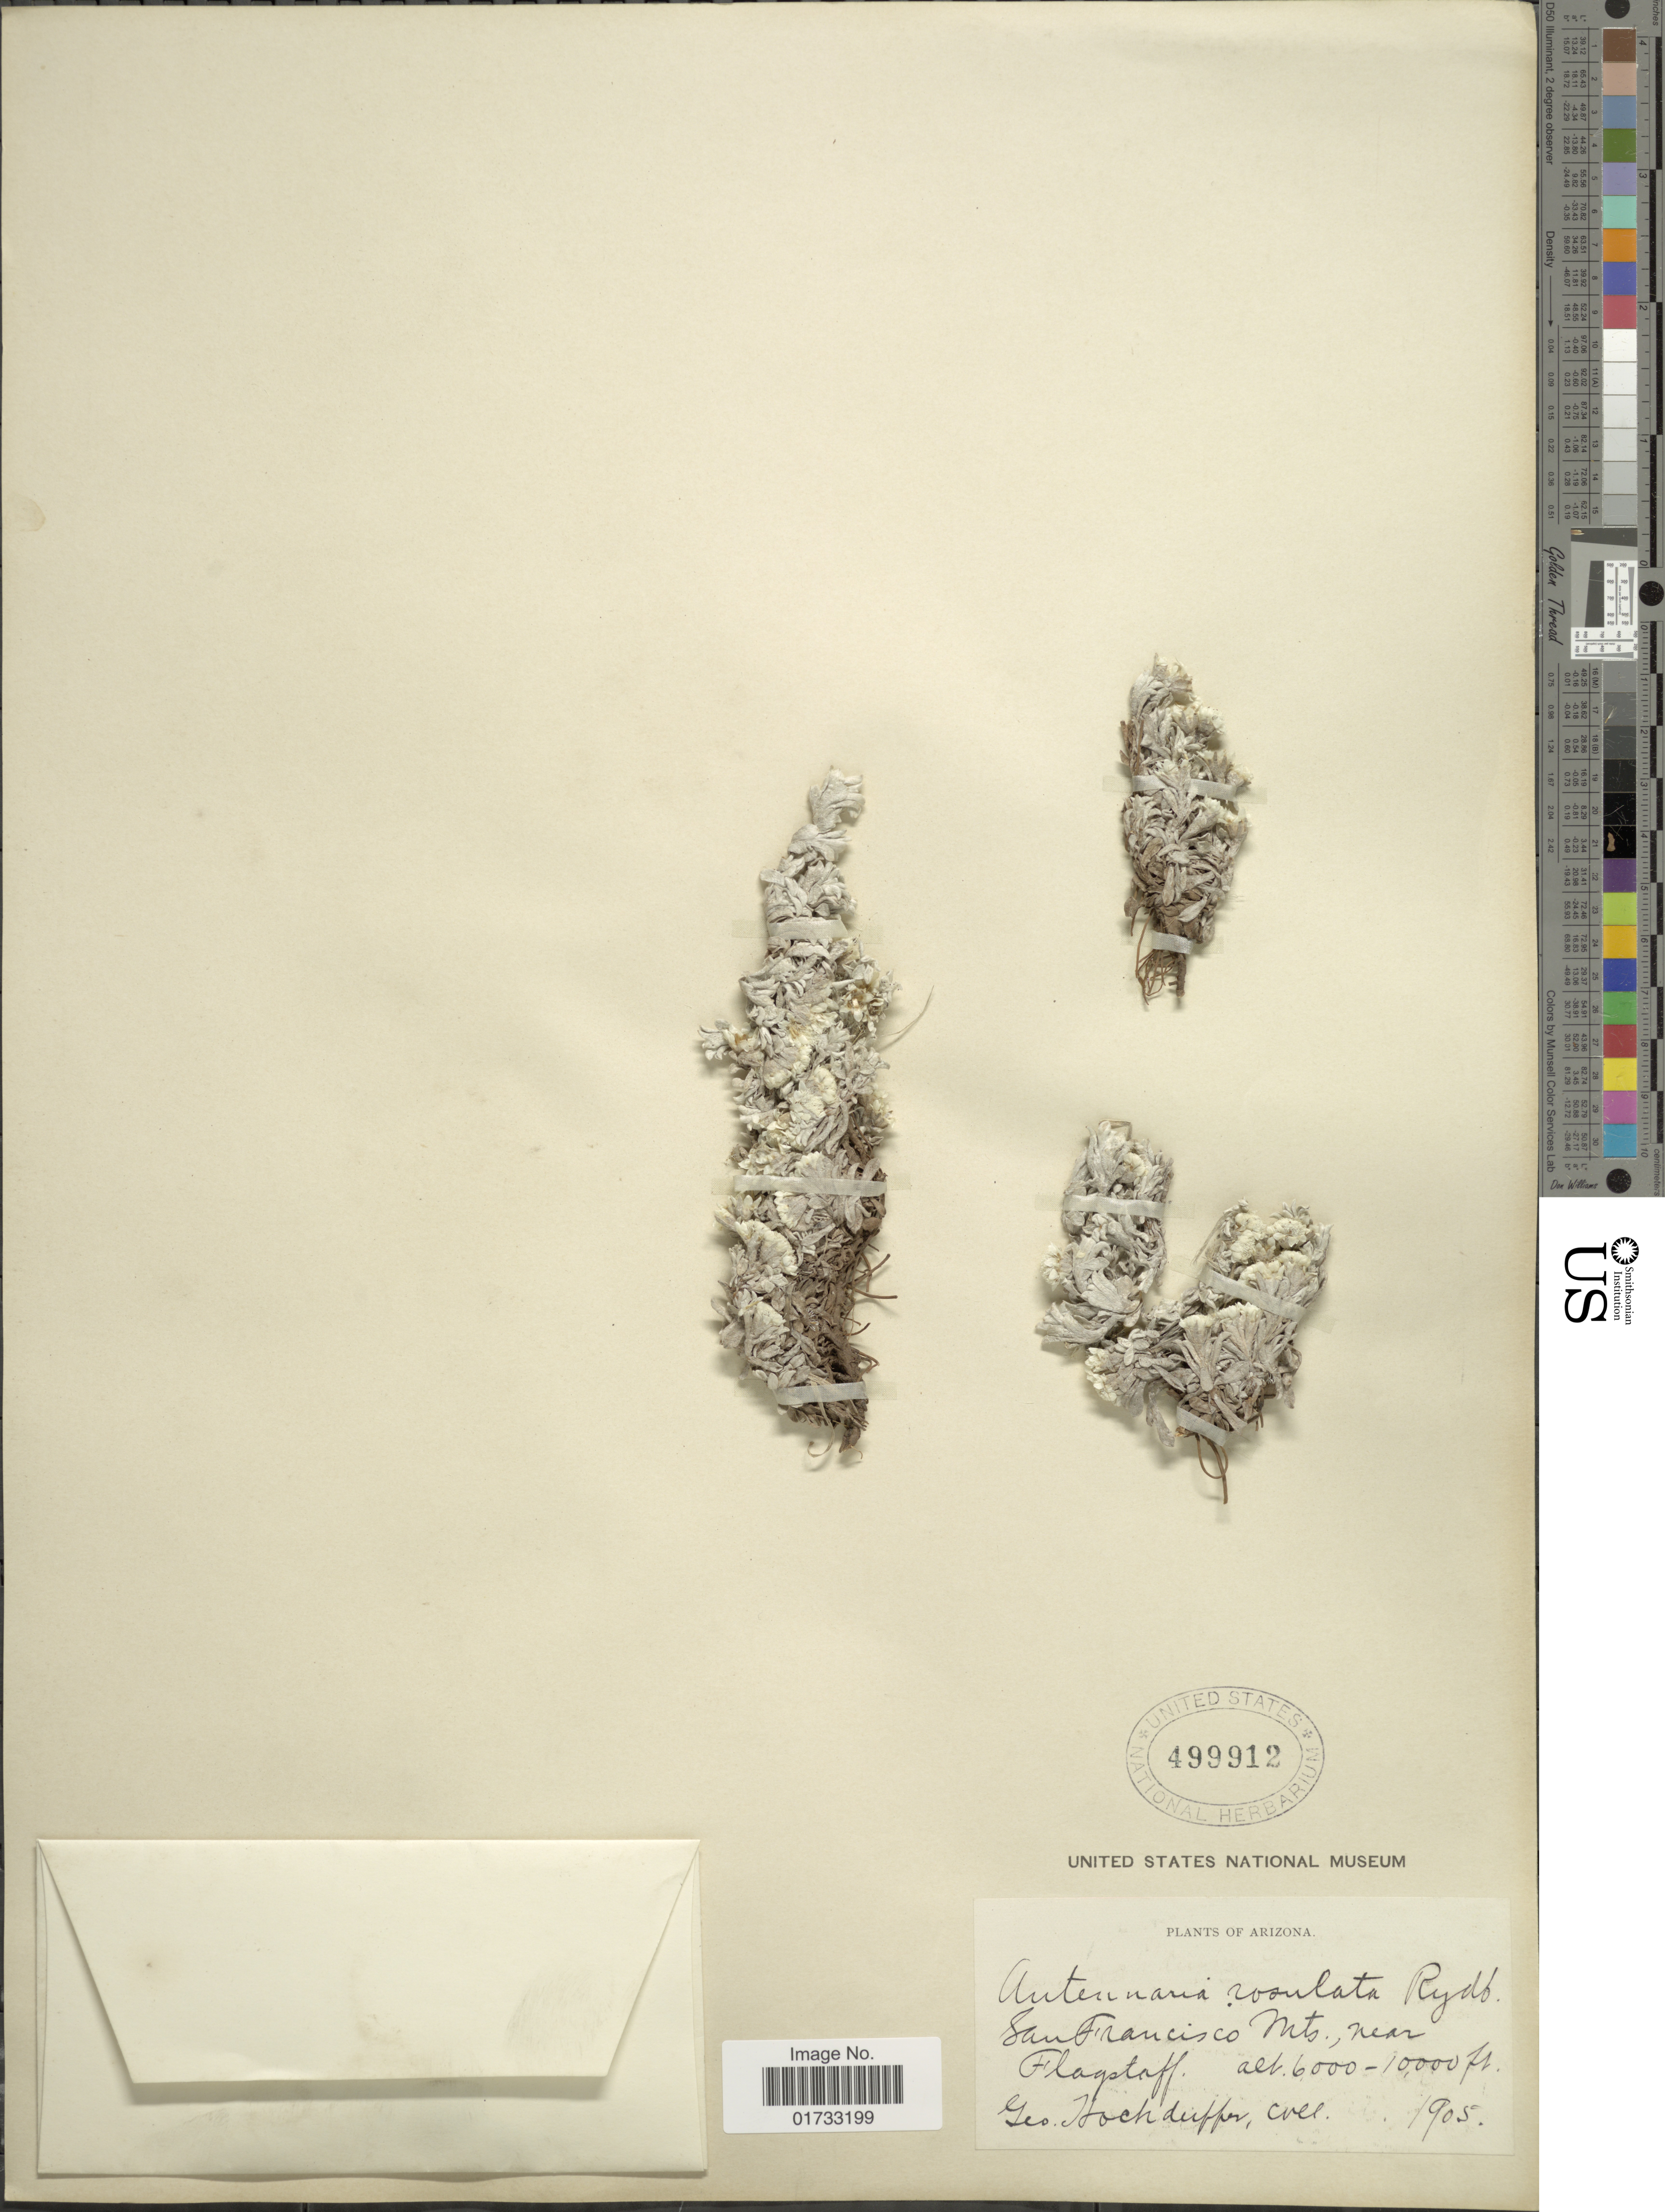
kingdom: Plantae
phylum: Tracheophyta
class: Magnoliopsida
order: Asterales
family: Asteraceae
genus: Antennaria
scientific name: Antennaria rosulata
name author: Rydb.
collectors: G. Hochderffer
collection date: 1905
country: United States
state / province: Arizona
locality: San Francisco Mts., near Flagstaff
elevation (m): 1829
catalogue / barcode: US 499912